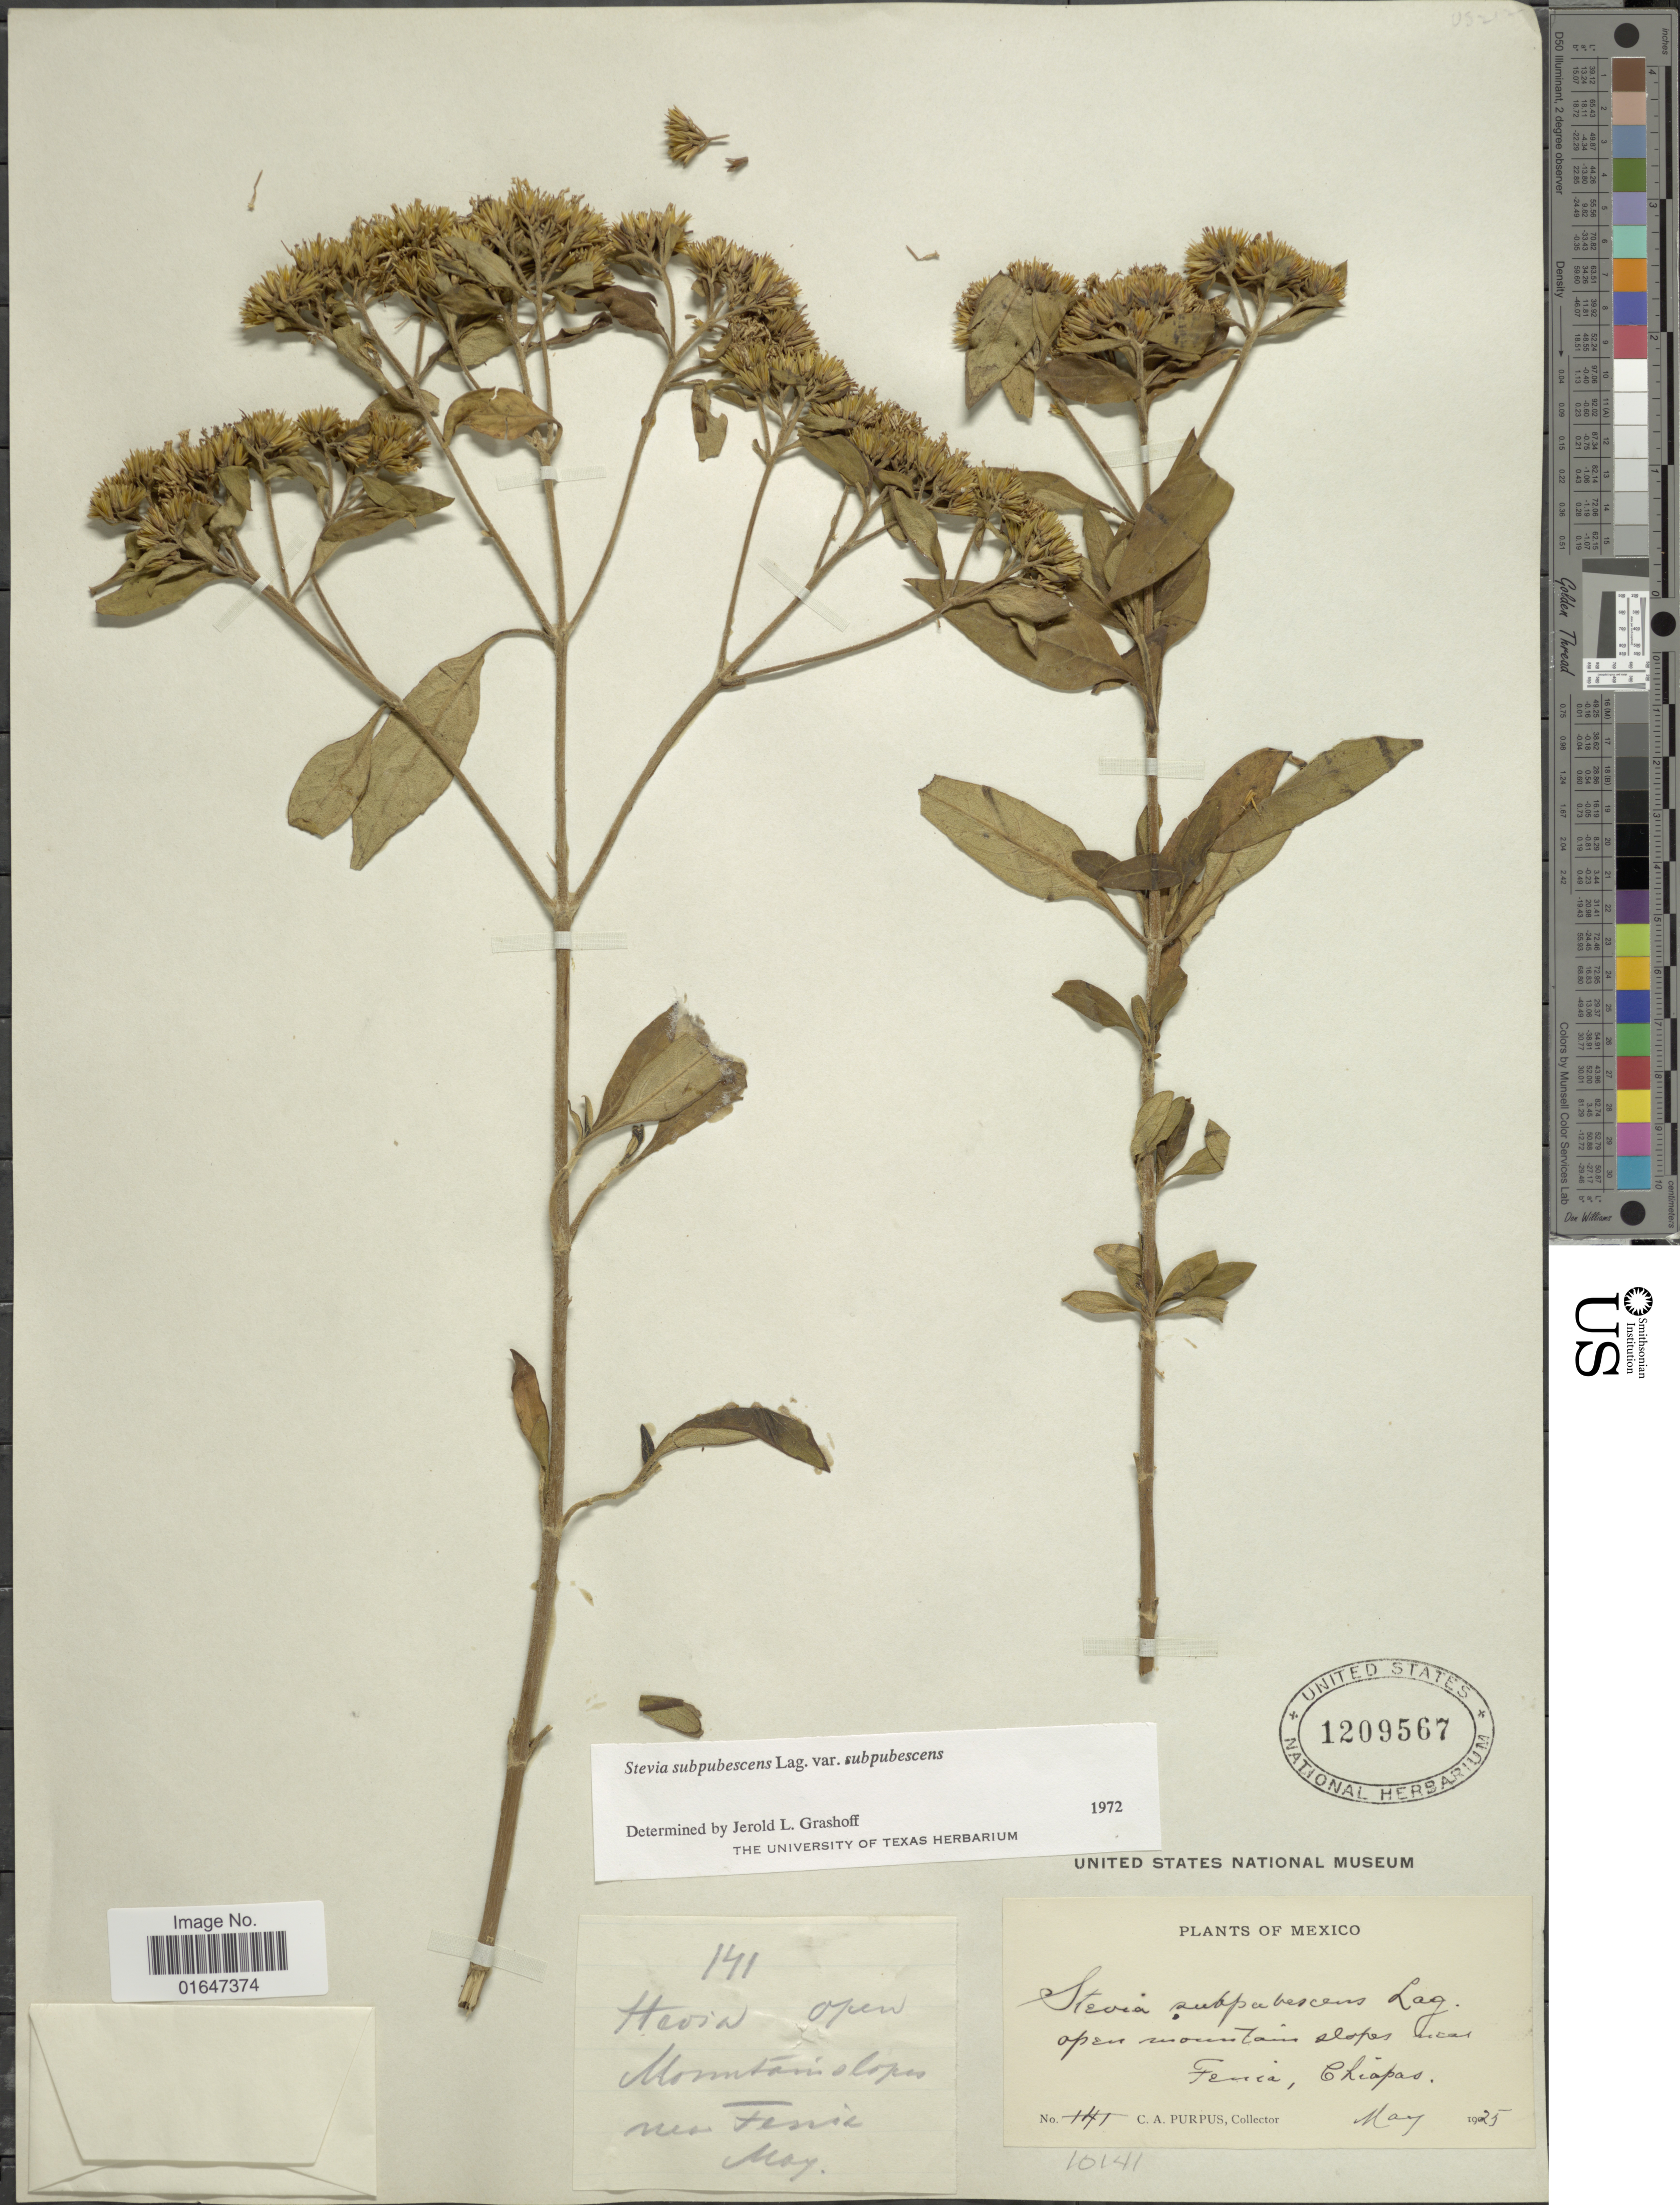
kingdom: Plantae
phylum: Tracheophyta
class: Magnoliopsida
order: Asterales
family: Asteraceae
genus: Stevia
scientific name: Stevia subpubescens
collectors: C. A. Purpus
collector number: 141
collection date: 1925-05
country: Mexico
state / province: Chiapas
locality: Near Fenix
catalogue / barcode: US 1209567